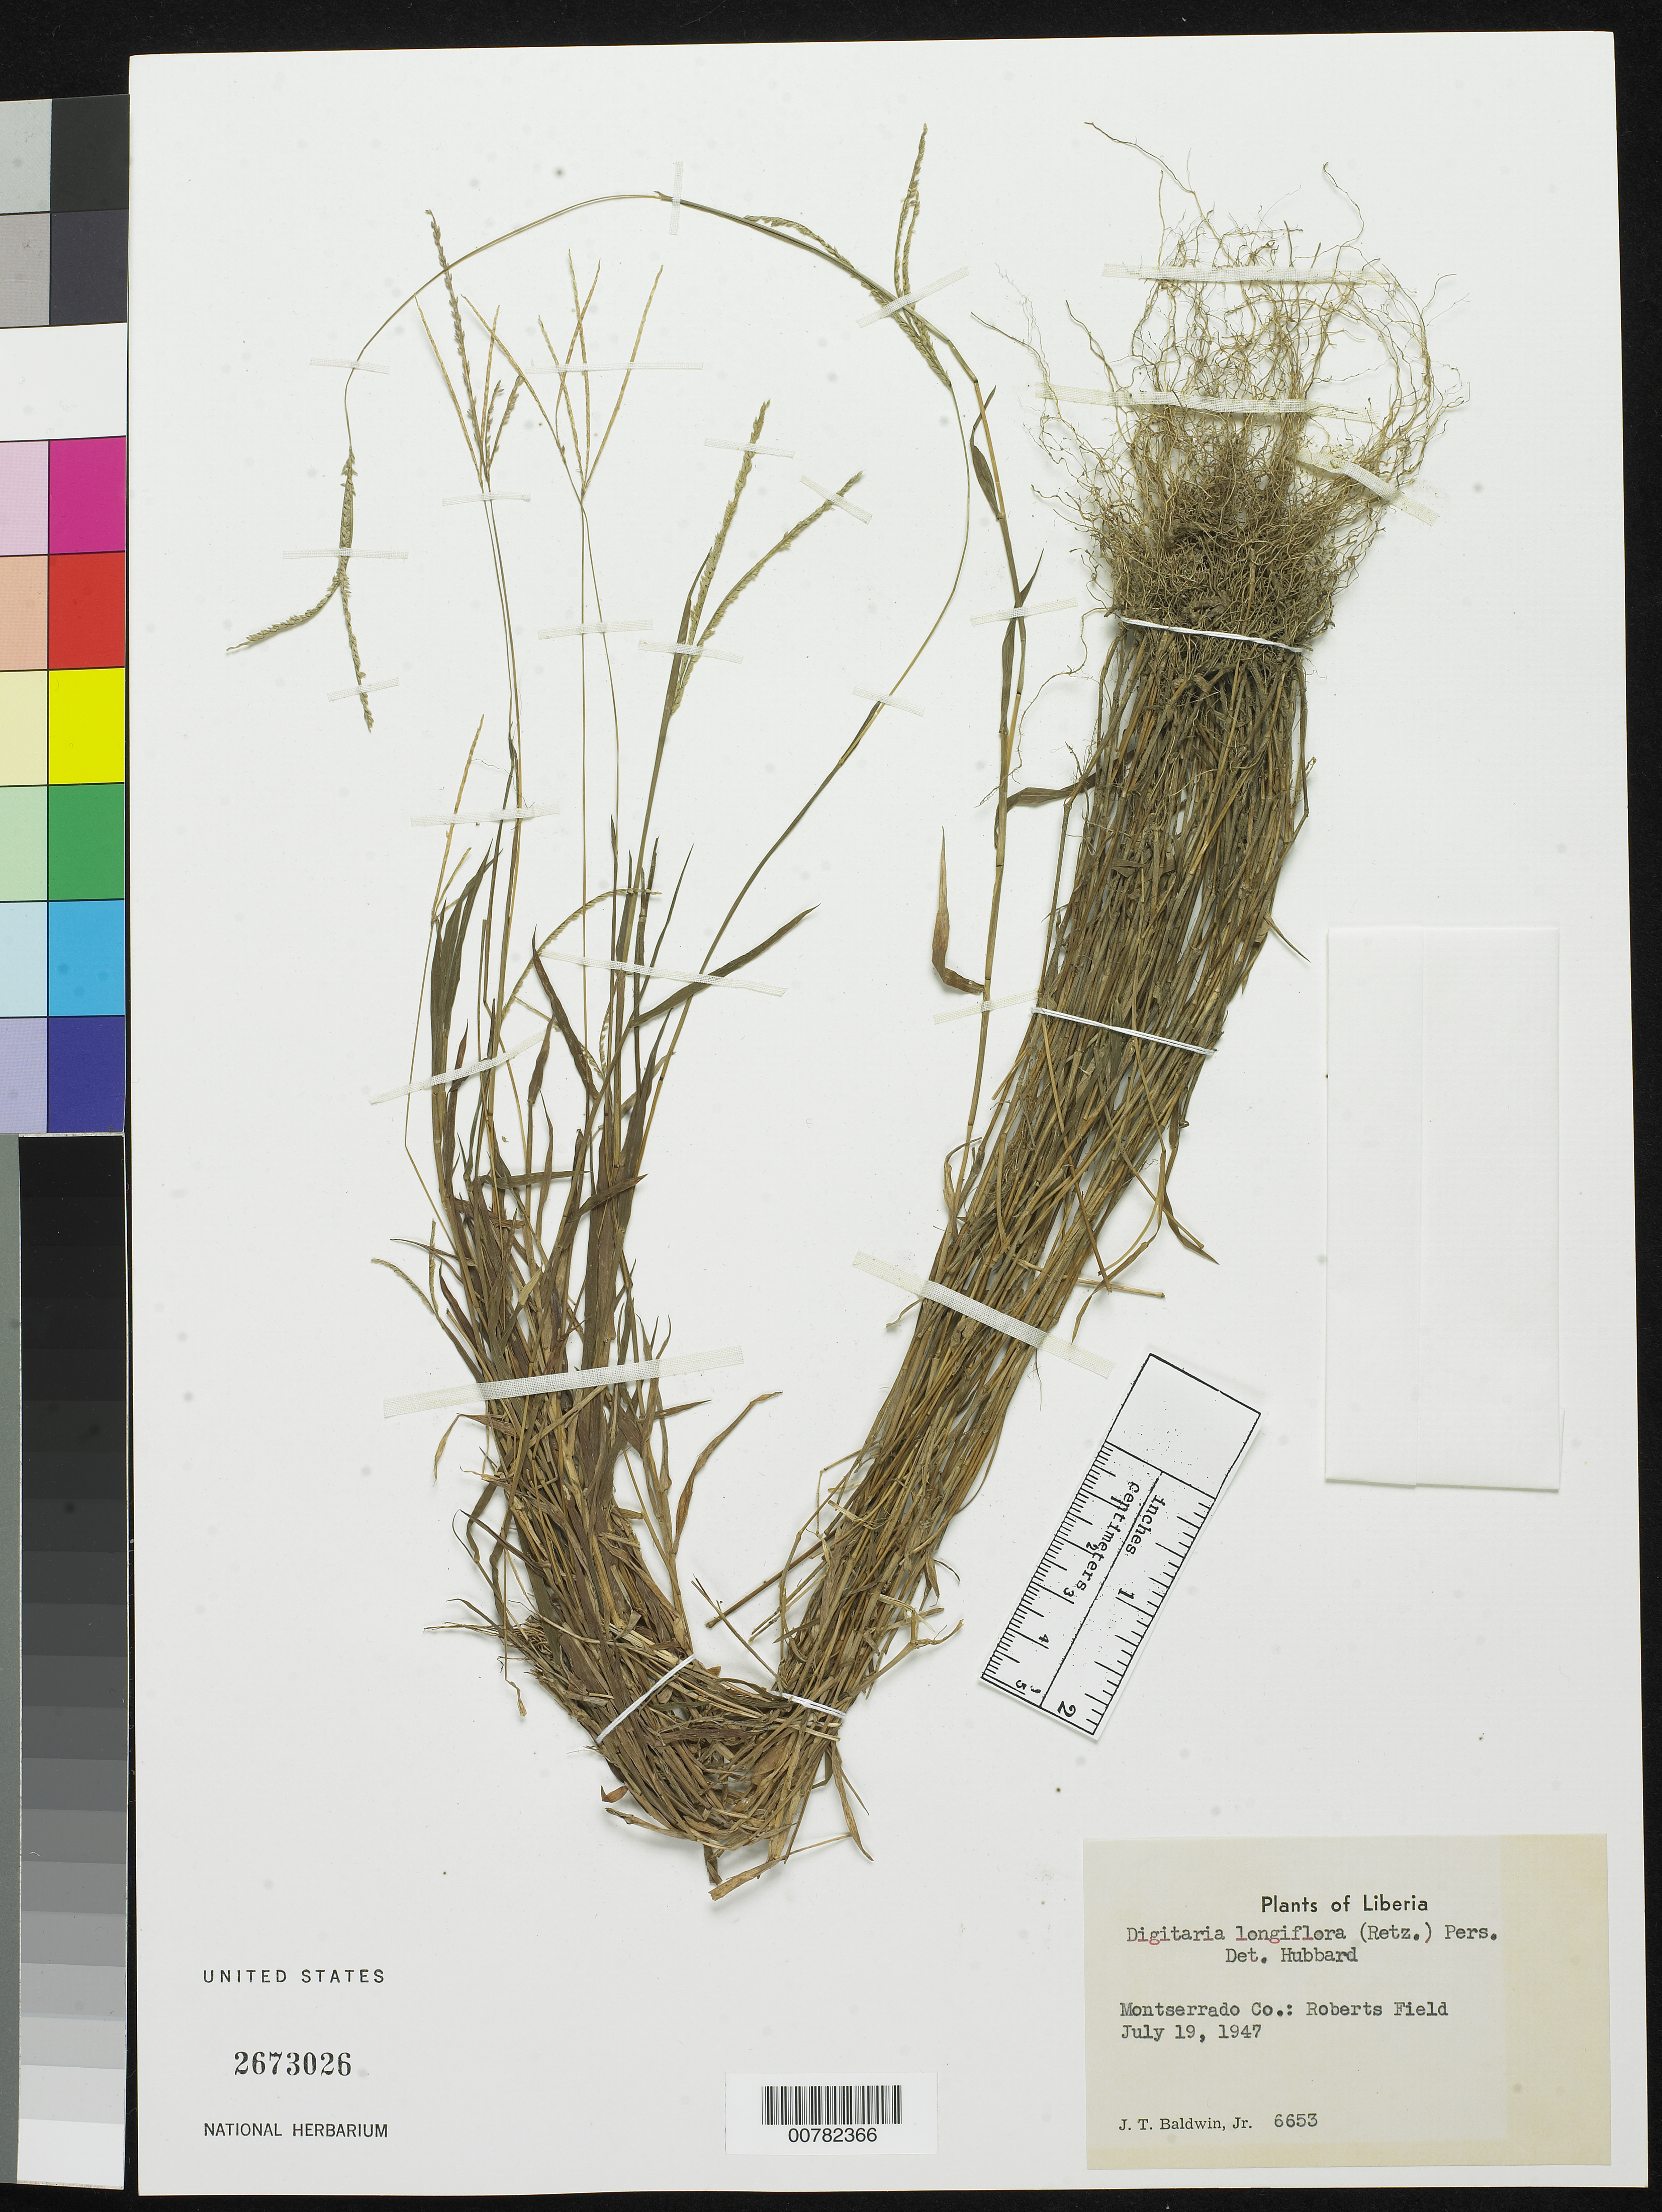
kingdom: Plantae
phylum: Tracheophyta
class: Liliopsida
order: Poales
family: Poaceae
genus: Digitaria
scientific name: Digitaria longiflora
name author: (Retz.) Pers.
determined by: Hubbard, C. E.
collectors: J. T. Baldwin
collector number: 6653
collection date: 1947-07-19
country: Liberia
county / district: Montserrado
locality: Robert's Field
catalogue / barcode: US 2673026